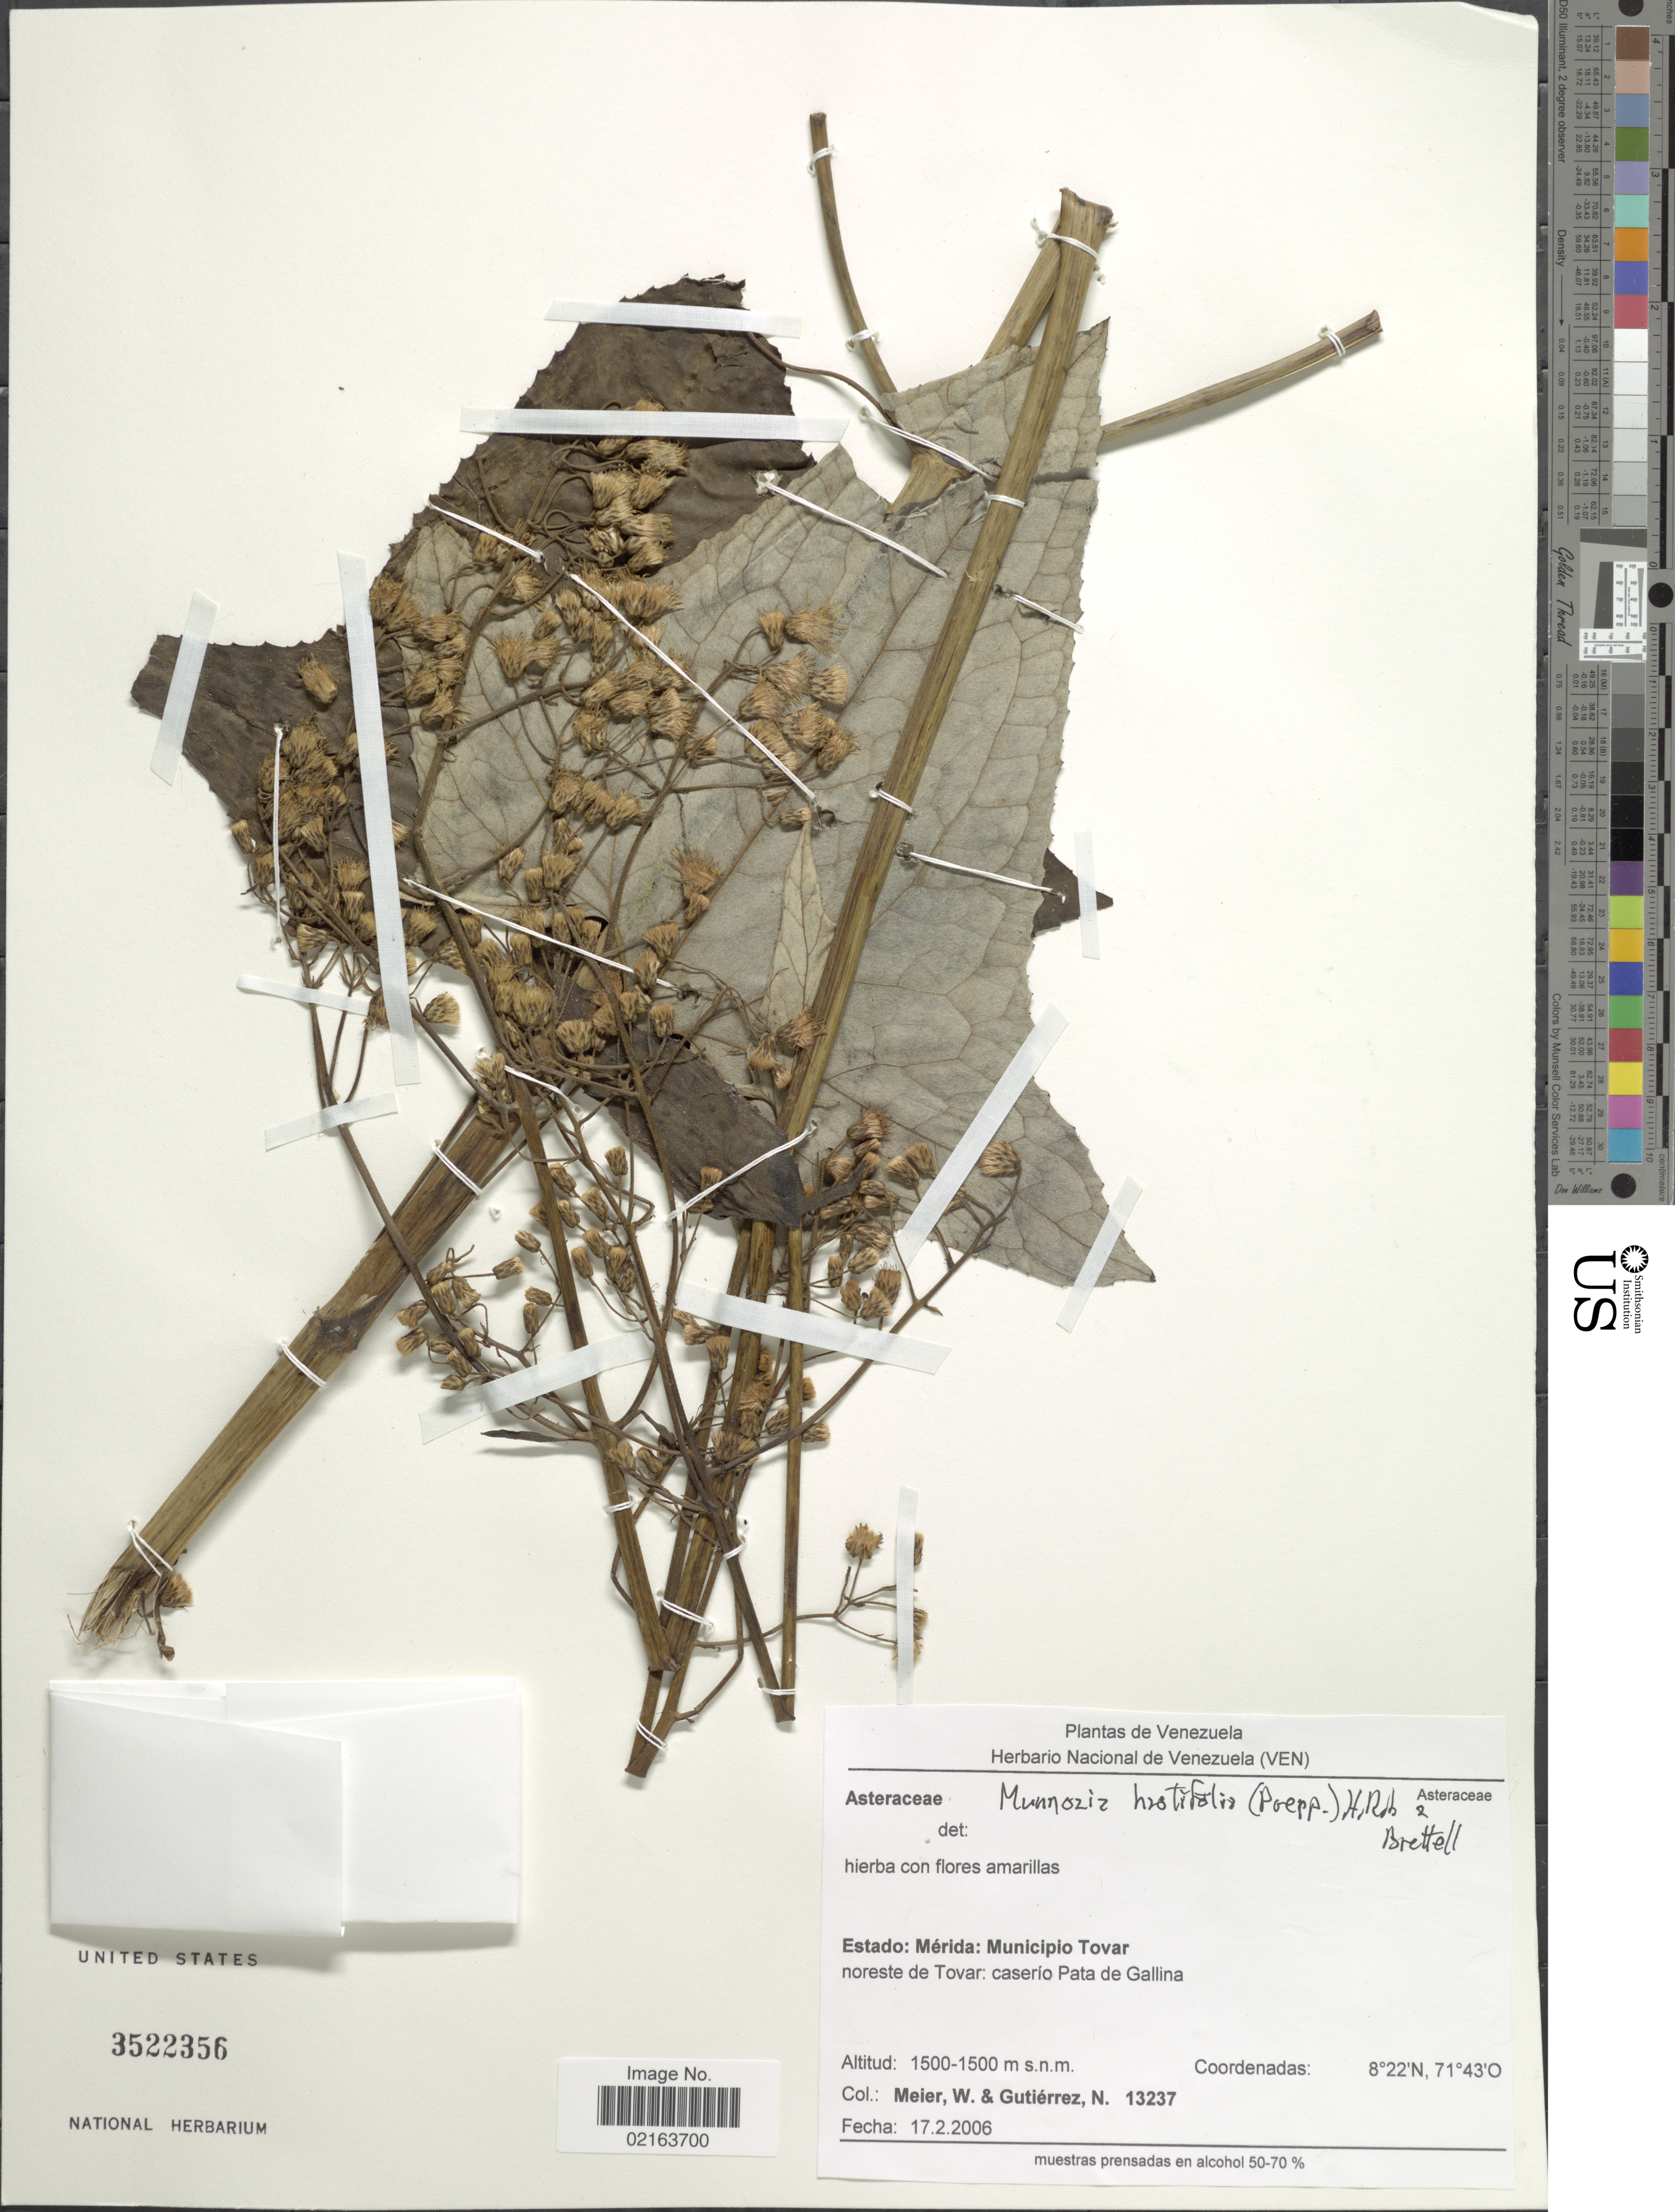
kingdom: Plantae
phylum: Tracheophyta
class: Magnoliopsida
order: Asterales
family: Asteraceae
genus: Munnozia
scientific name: Munnozia hastifolia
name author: (Poepp.) H. Rob. & Brettell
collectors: W. Meier & N. Gutierrez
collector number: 13237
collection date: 2006-02-17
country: Venezuela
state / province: Mérida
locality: Estado: Merida: Municipio Tovar, noreste de Tovar: caserio Pata de Gallina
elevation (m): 1500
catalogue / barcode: US 3522356